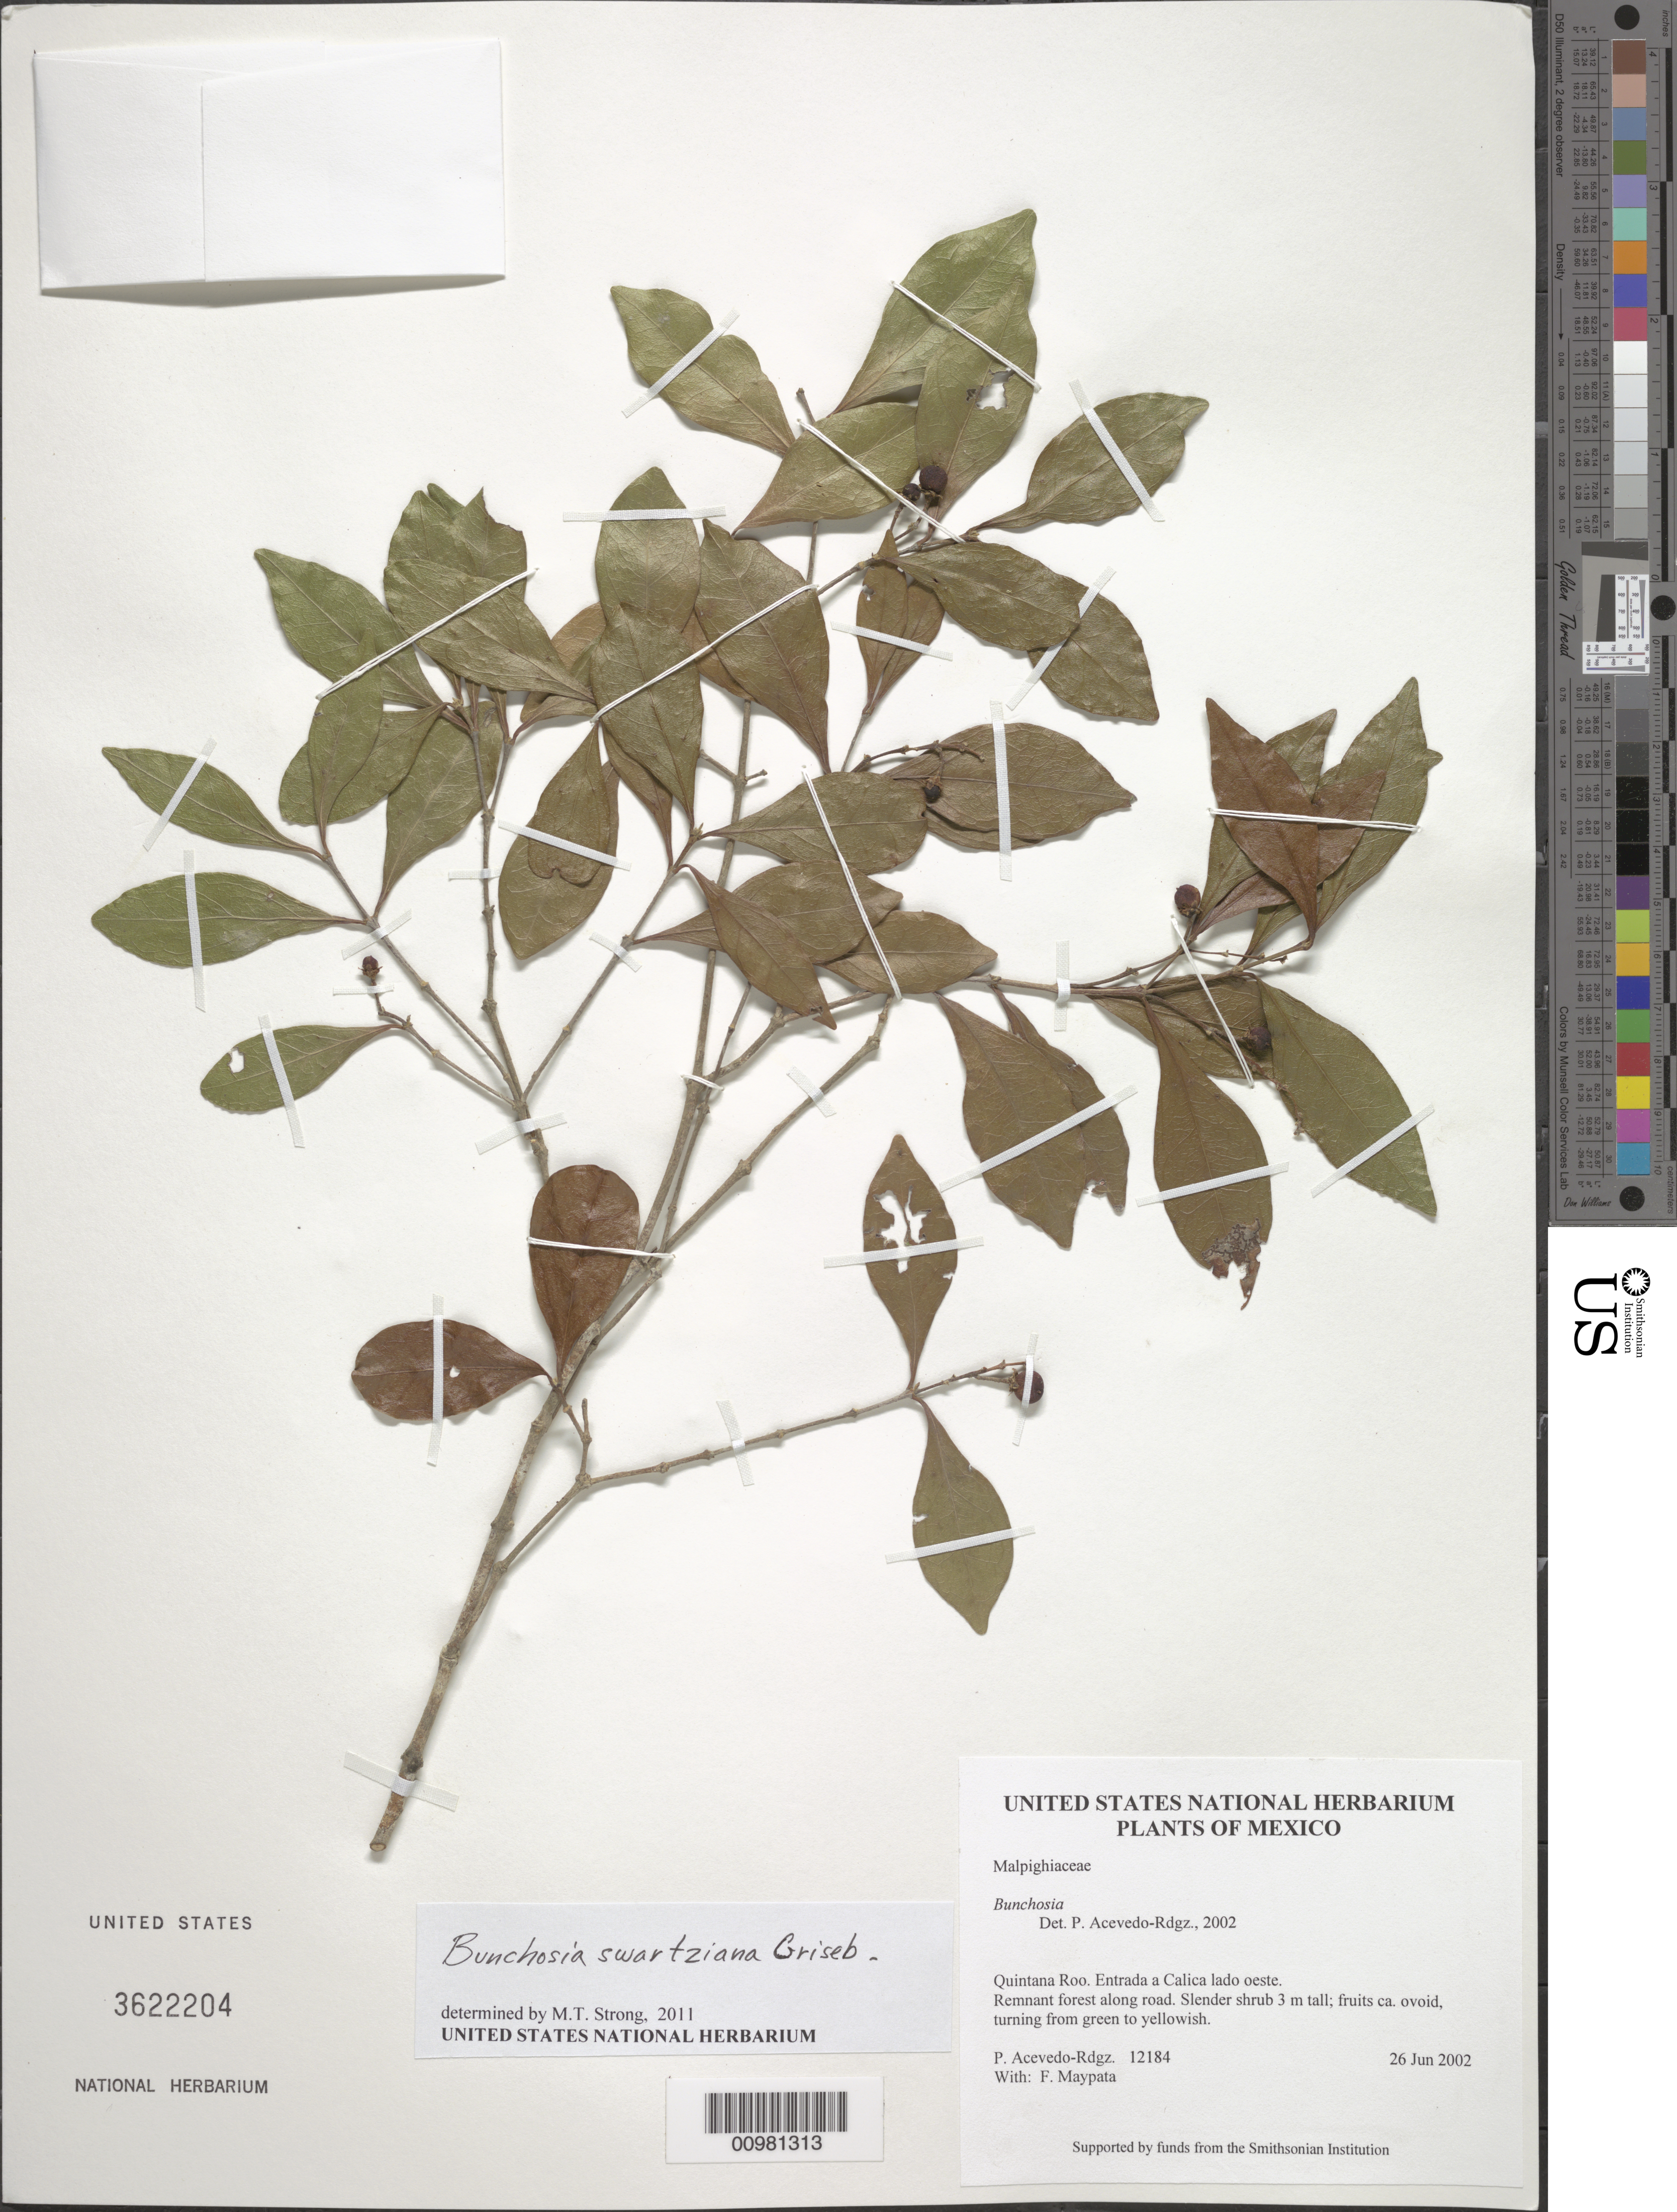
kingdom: Plantae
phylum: Tracheophyta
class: Magnoliopsida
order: Malpighiales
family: Malpighiaceae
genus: Bunchosia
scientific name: Bunchosia swartziana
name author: Griseb.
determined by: Strong, M. T., (US), Smithsonian Institution - National Museum of Natural History (UNITED STATES)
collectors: P. Acevedo-Rodr. & F. Maypata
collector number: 12184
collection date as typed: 26 Jun 2002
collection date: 2002-06-26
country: Mexico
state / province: Quintana Roo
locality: Quintana Roo. Entrada a Calica lado oeste.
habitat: Remnant forest along road.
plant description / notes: US, NY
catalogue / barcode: US 3622204